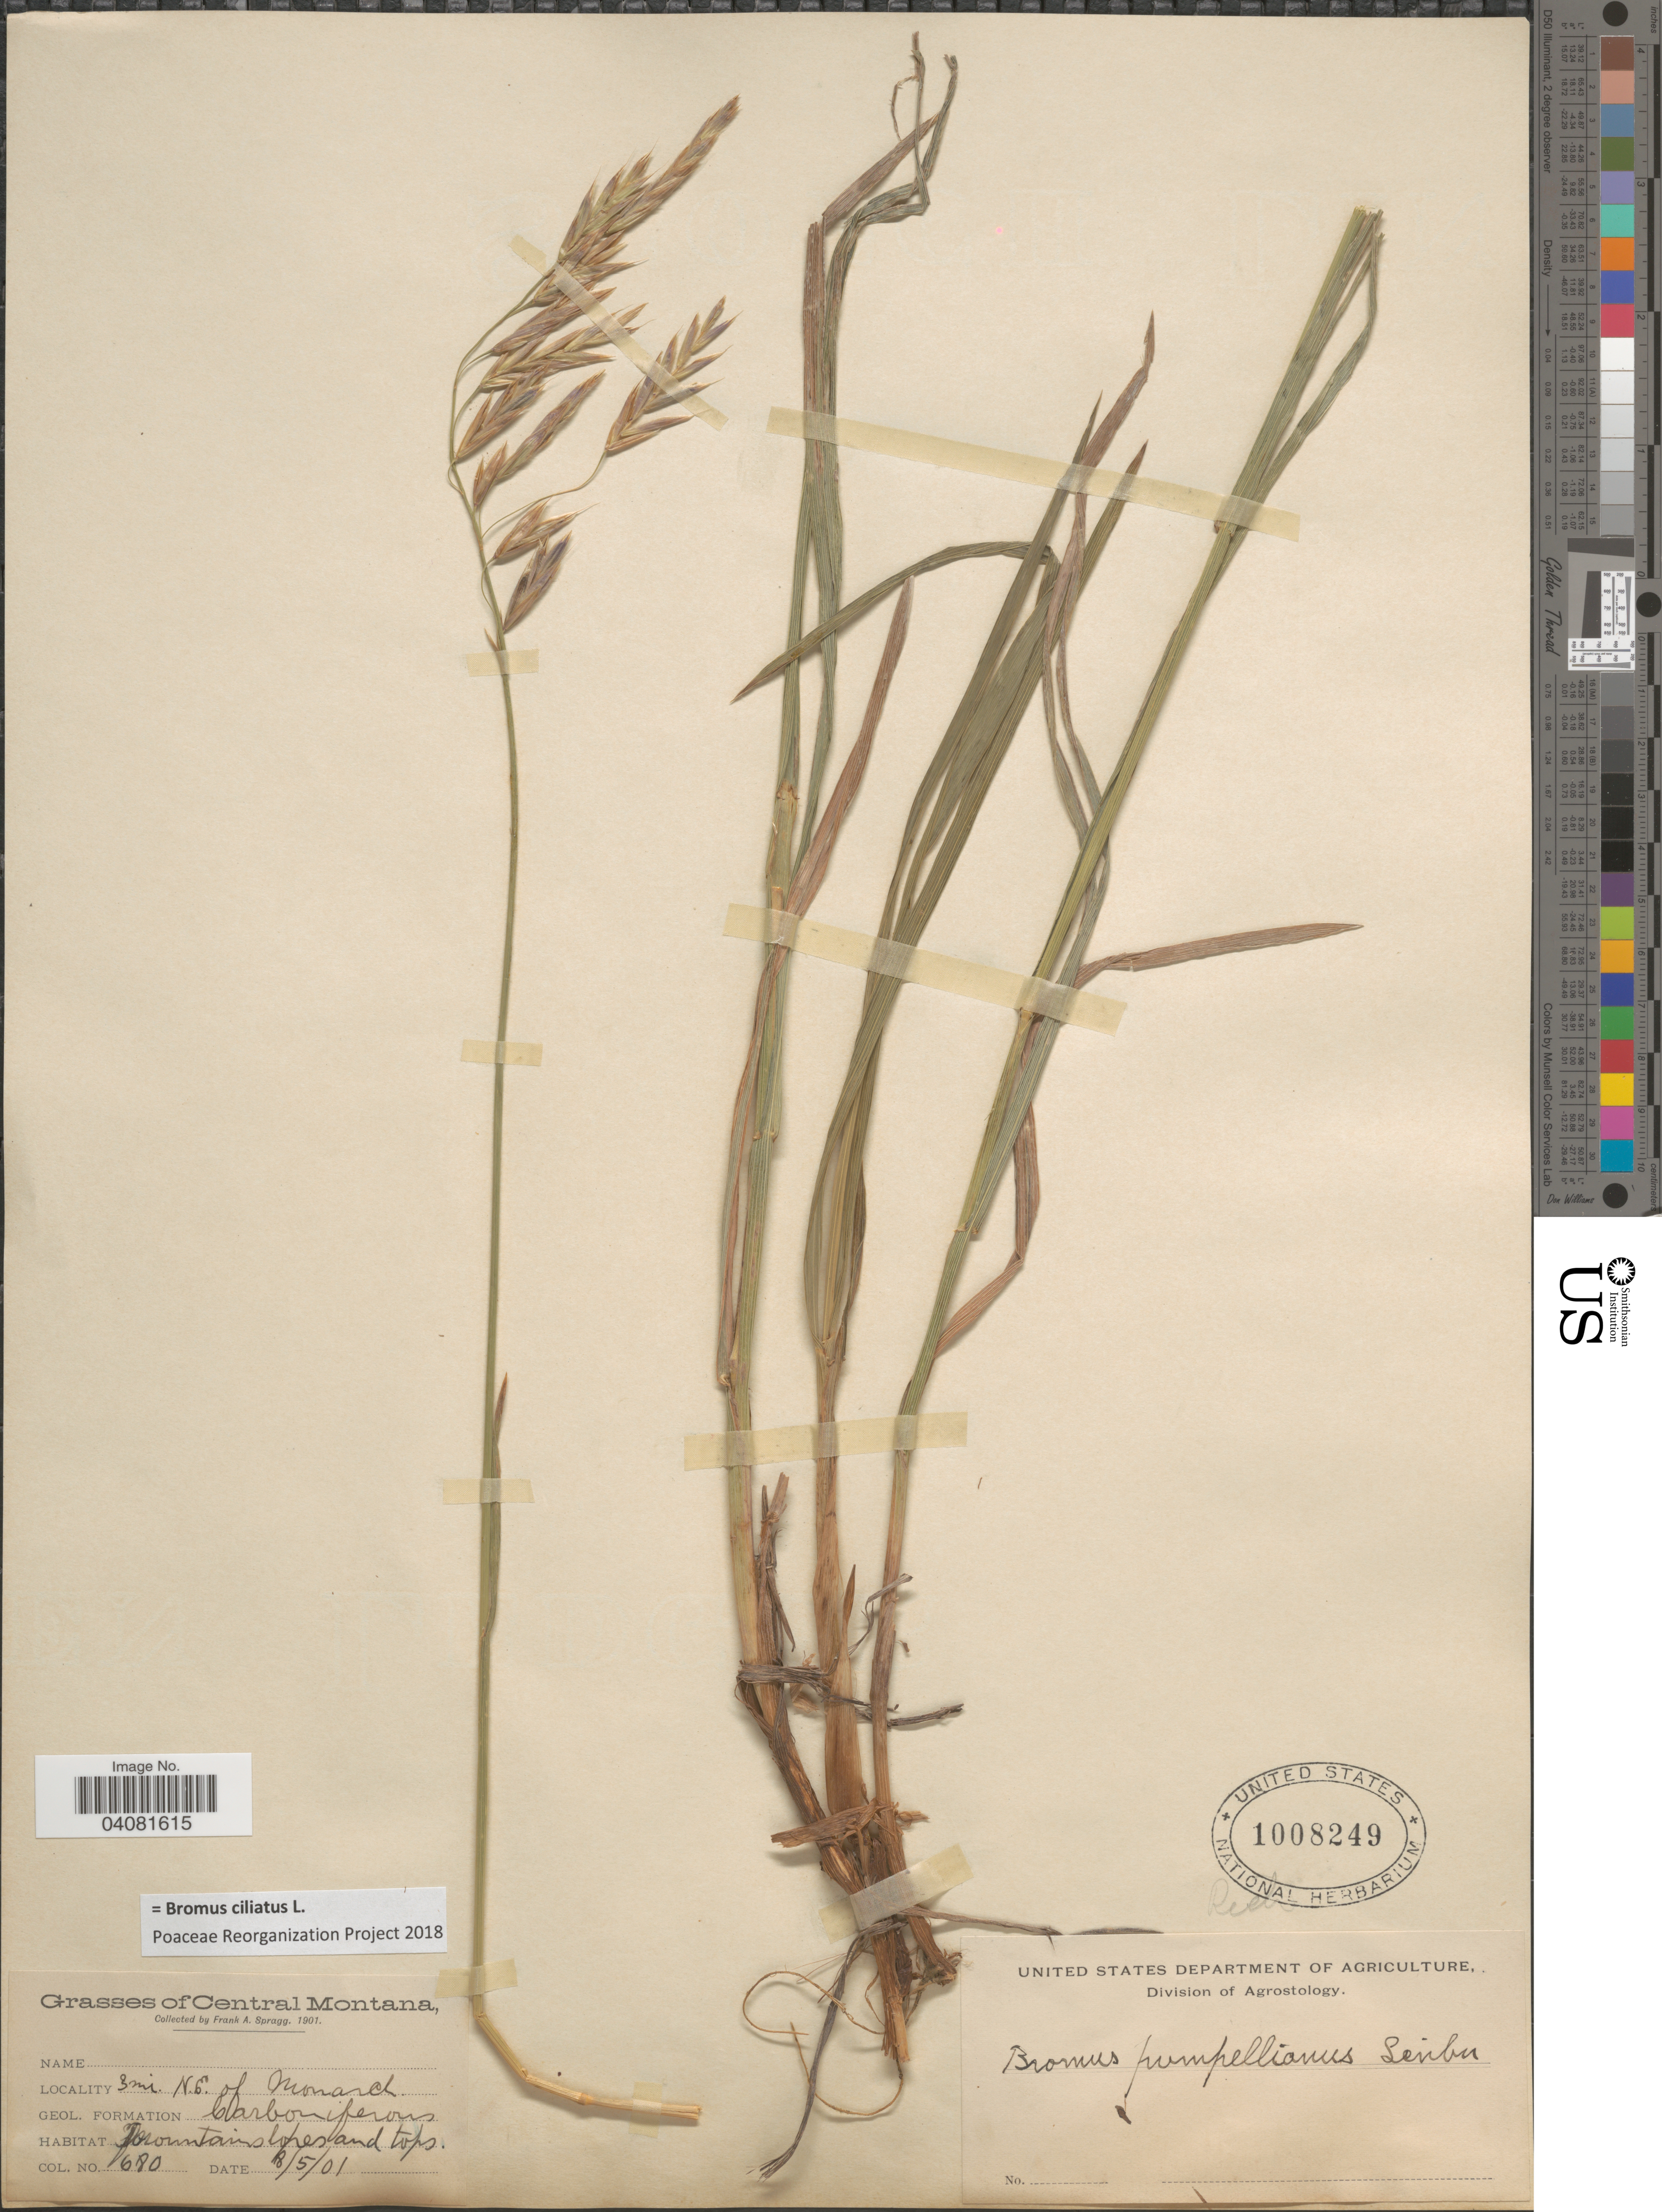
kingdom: Plantae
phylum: Tracheophyta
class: Liliopsida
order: Poales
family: Poaceae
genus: Bromus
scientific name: Bromus ciliatus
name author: L.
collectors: F. Spragg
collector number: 680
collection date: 1901-08-05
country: United States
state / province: Montana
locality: Central Montana. 3 mi. N.E. of Monarch.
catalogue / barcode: US 1008249